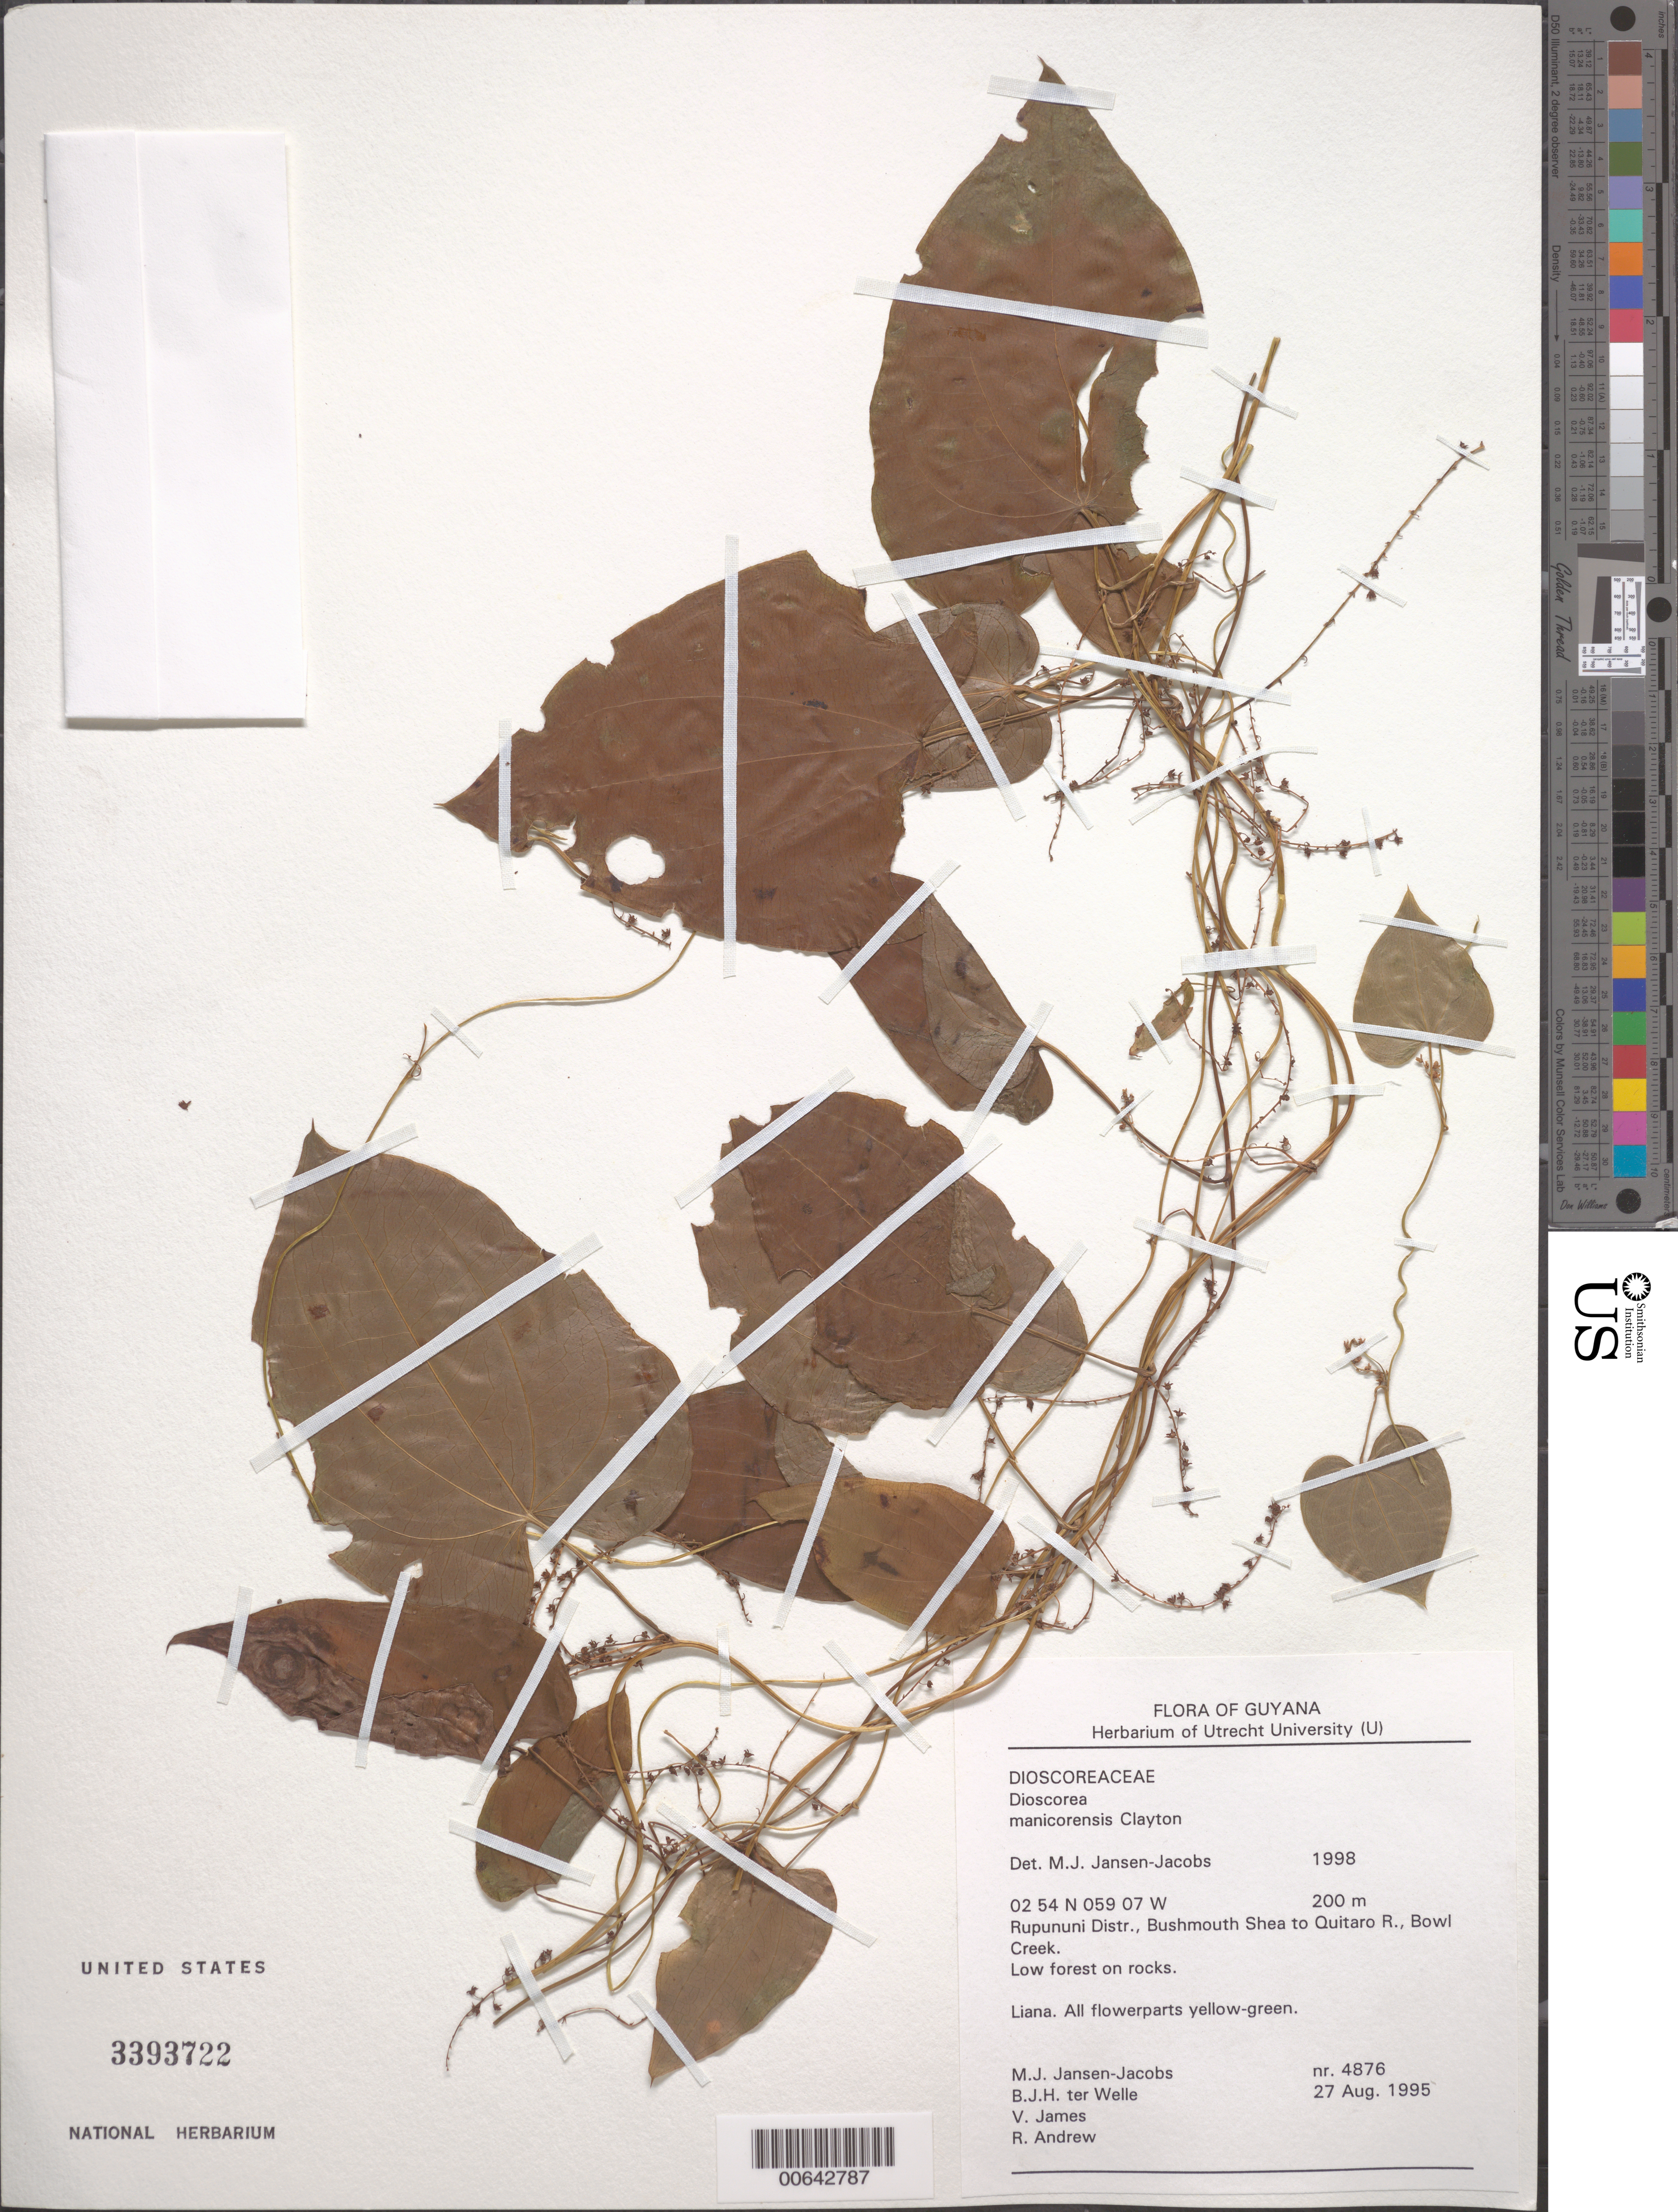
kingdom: Plantae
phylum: Tracheophyta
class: Liliopsida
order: Dioscoreales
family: Dioscoreaceae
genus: Dioscorea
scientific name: Dioscorea lanosa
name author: Gleason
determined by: Jansen-Jacobs, M. J., (U), Nationaal Herbarium Nederland, Utrecht University branch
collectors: M. J. Jansen-Jacobs, B. Welle, V. James & R. Andrew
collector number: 4876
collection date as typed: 27-Aug-95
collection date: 1995-08-27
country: Guyana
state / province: U. Takutu-U. Essequibo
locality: Bowl Creek, Bushmouth, Shea to Quitaro River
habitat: Low forest on rocks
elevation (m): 200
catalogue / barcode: US 3393722